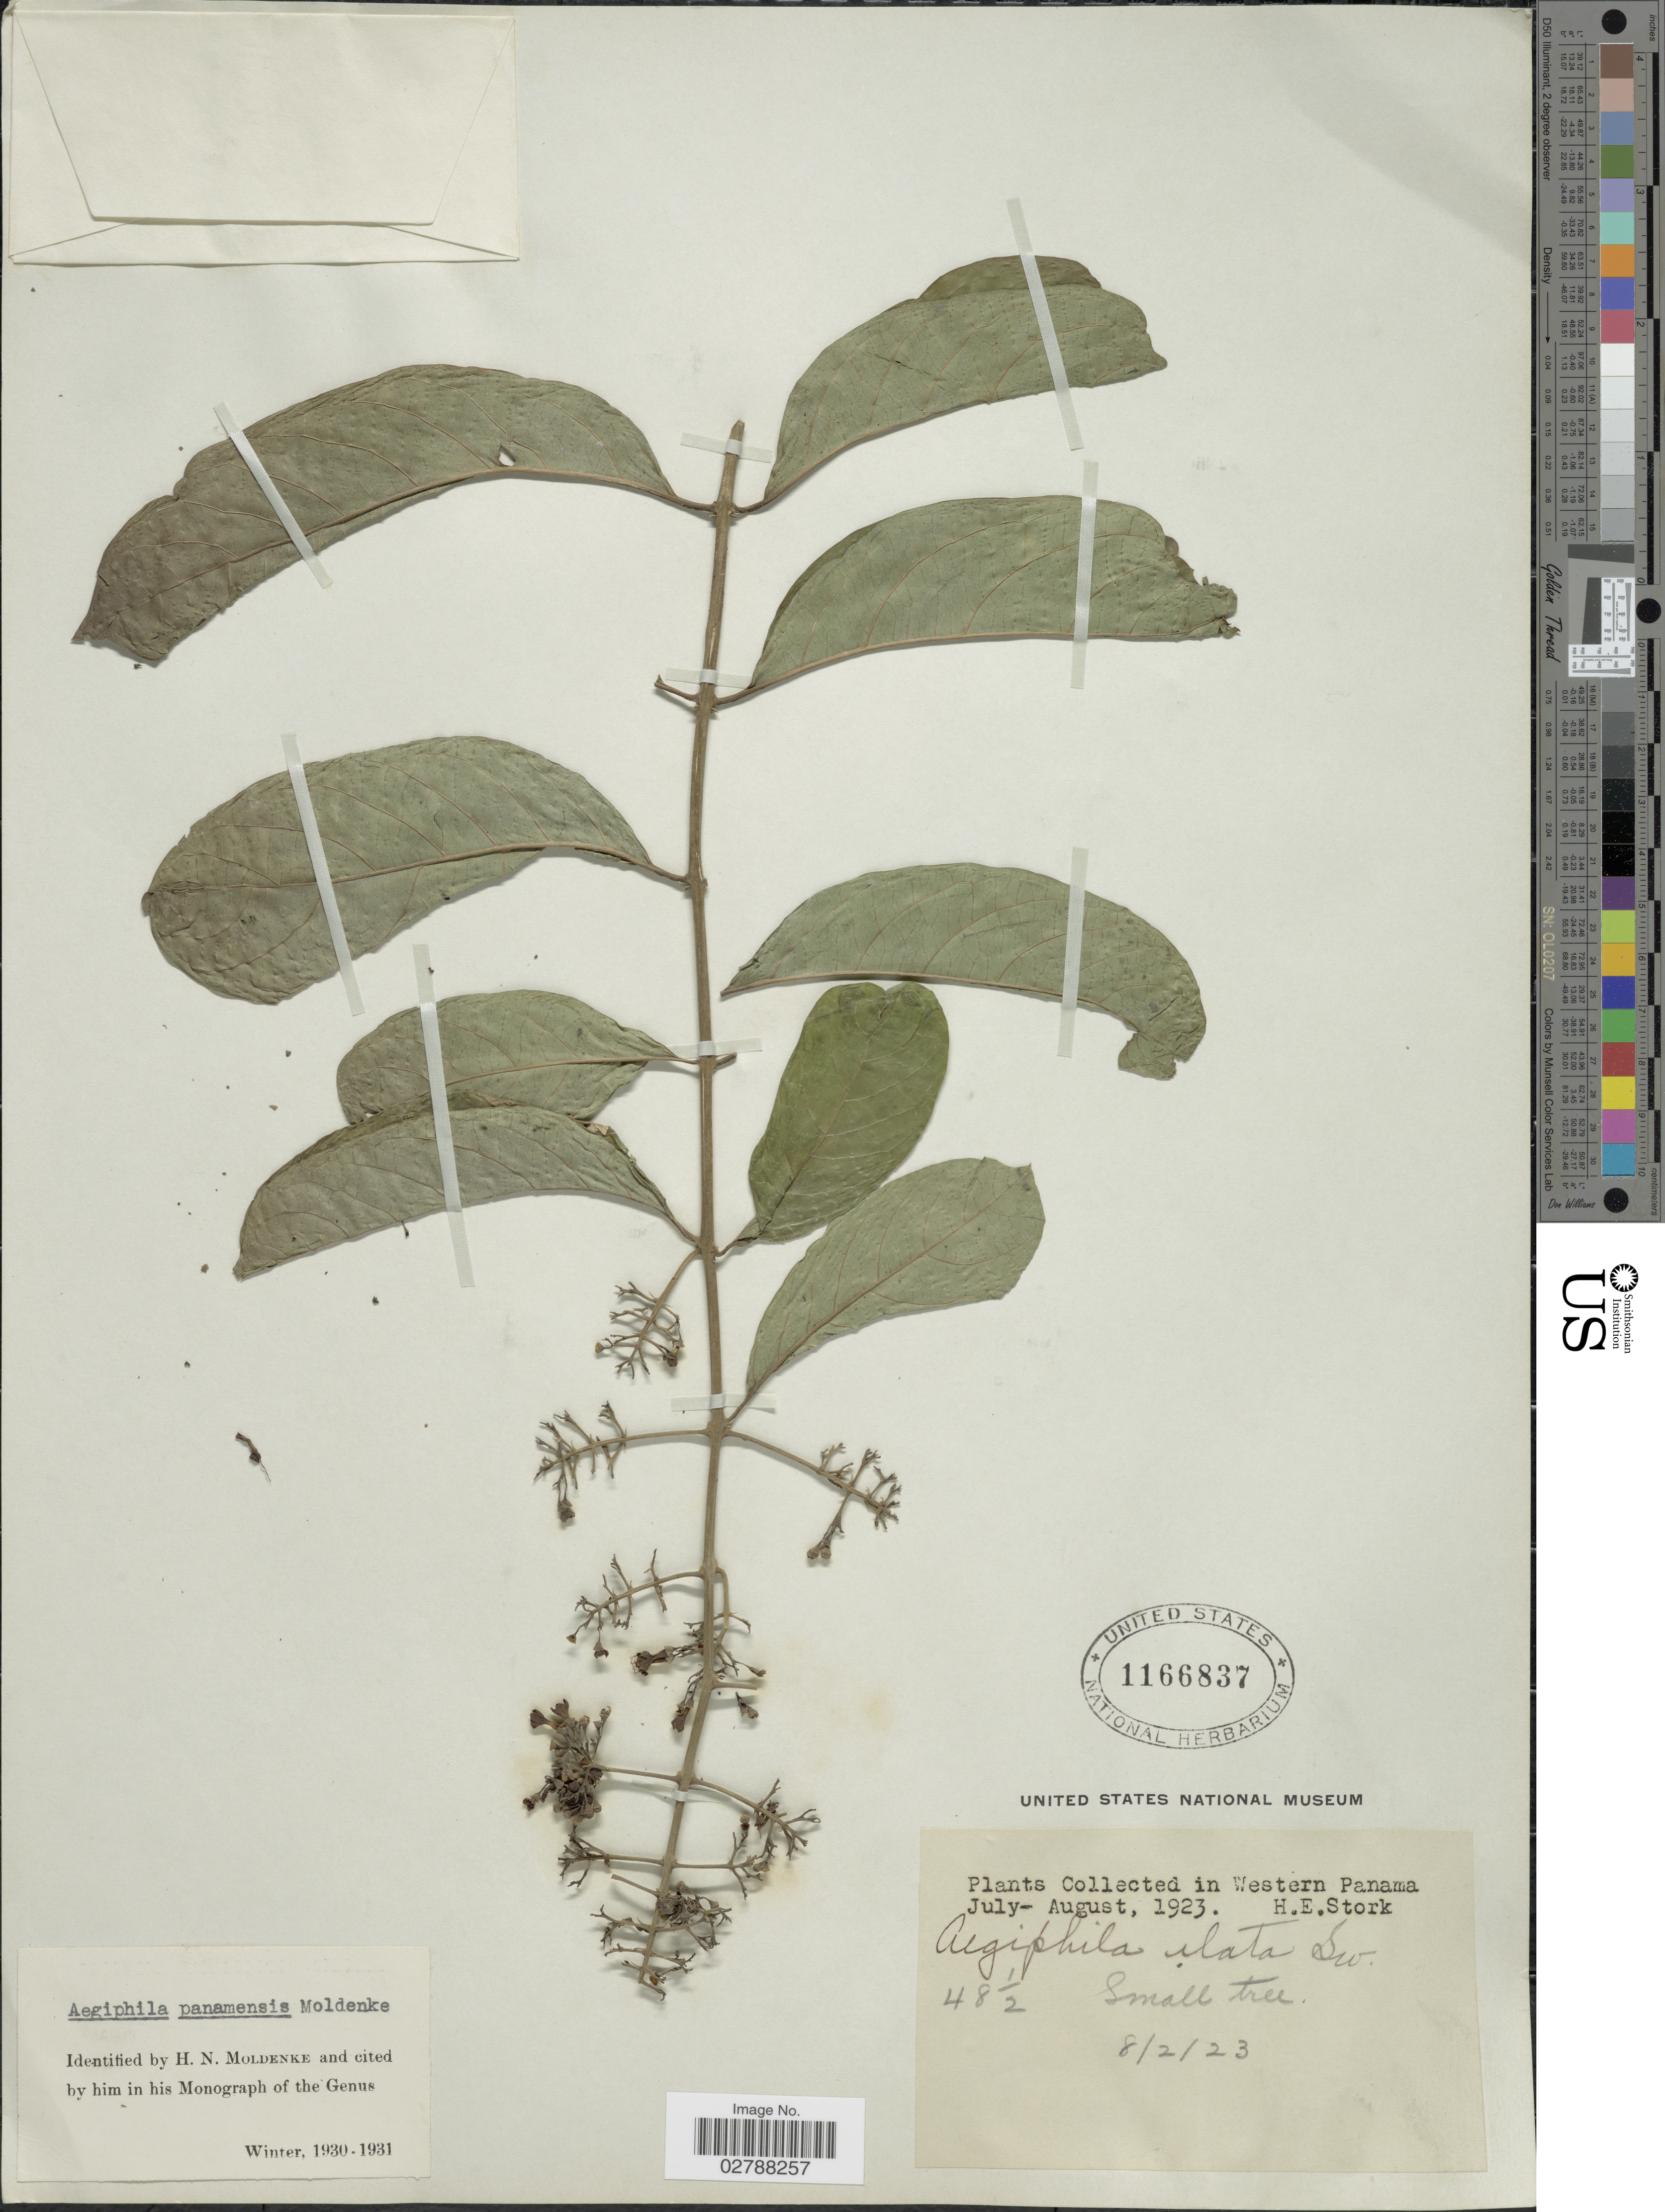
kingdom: Plantae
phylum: Tracheophyta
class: Magnoliopsida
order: Lamiales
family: Lamiaceae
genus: Aegiphila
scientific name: Aegiphila panamensis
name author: Moldenke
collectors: H. E. Stork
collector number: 48½?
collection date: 1923-08-02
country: Panama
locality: Western Panama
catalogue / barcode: US 1166837